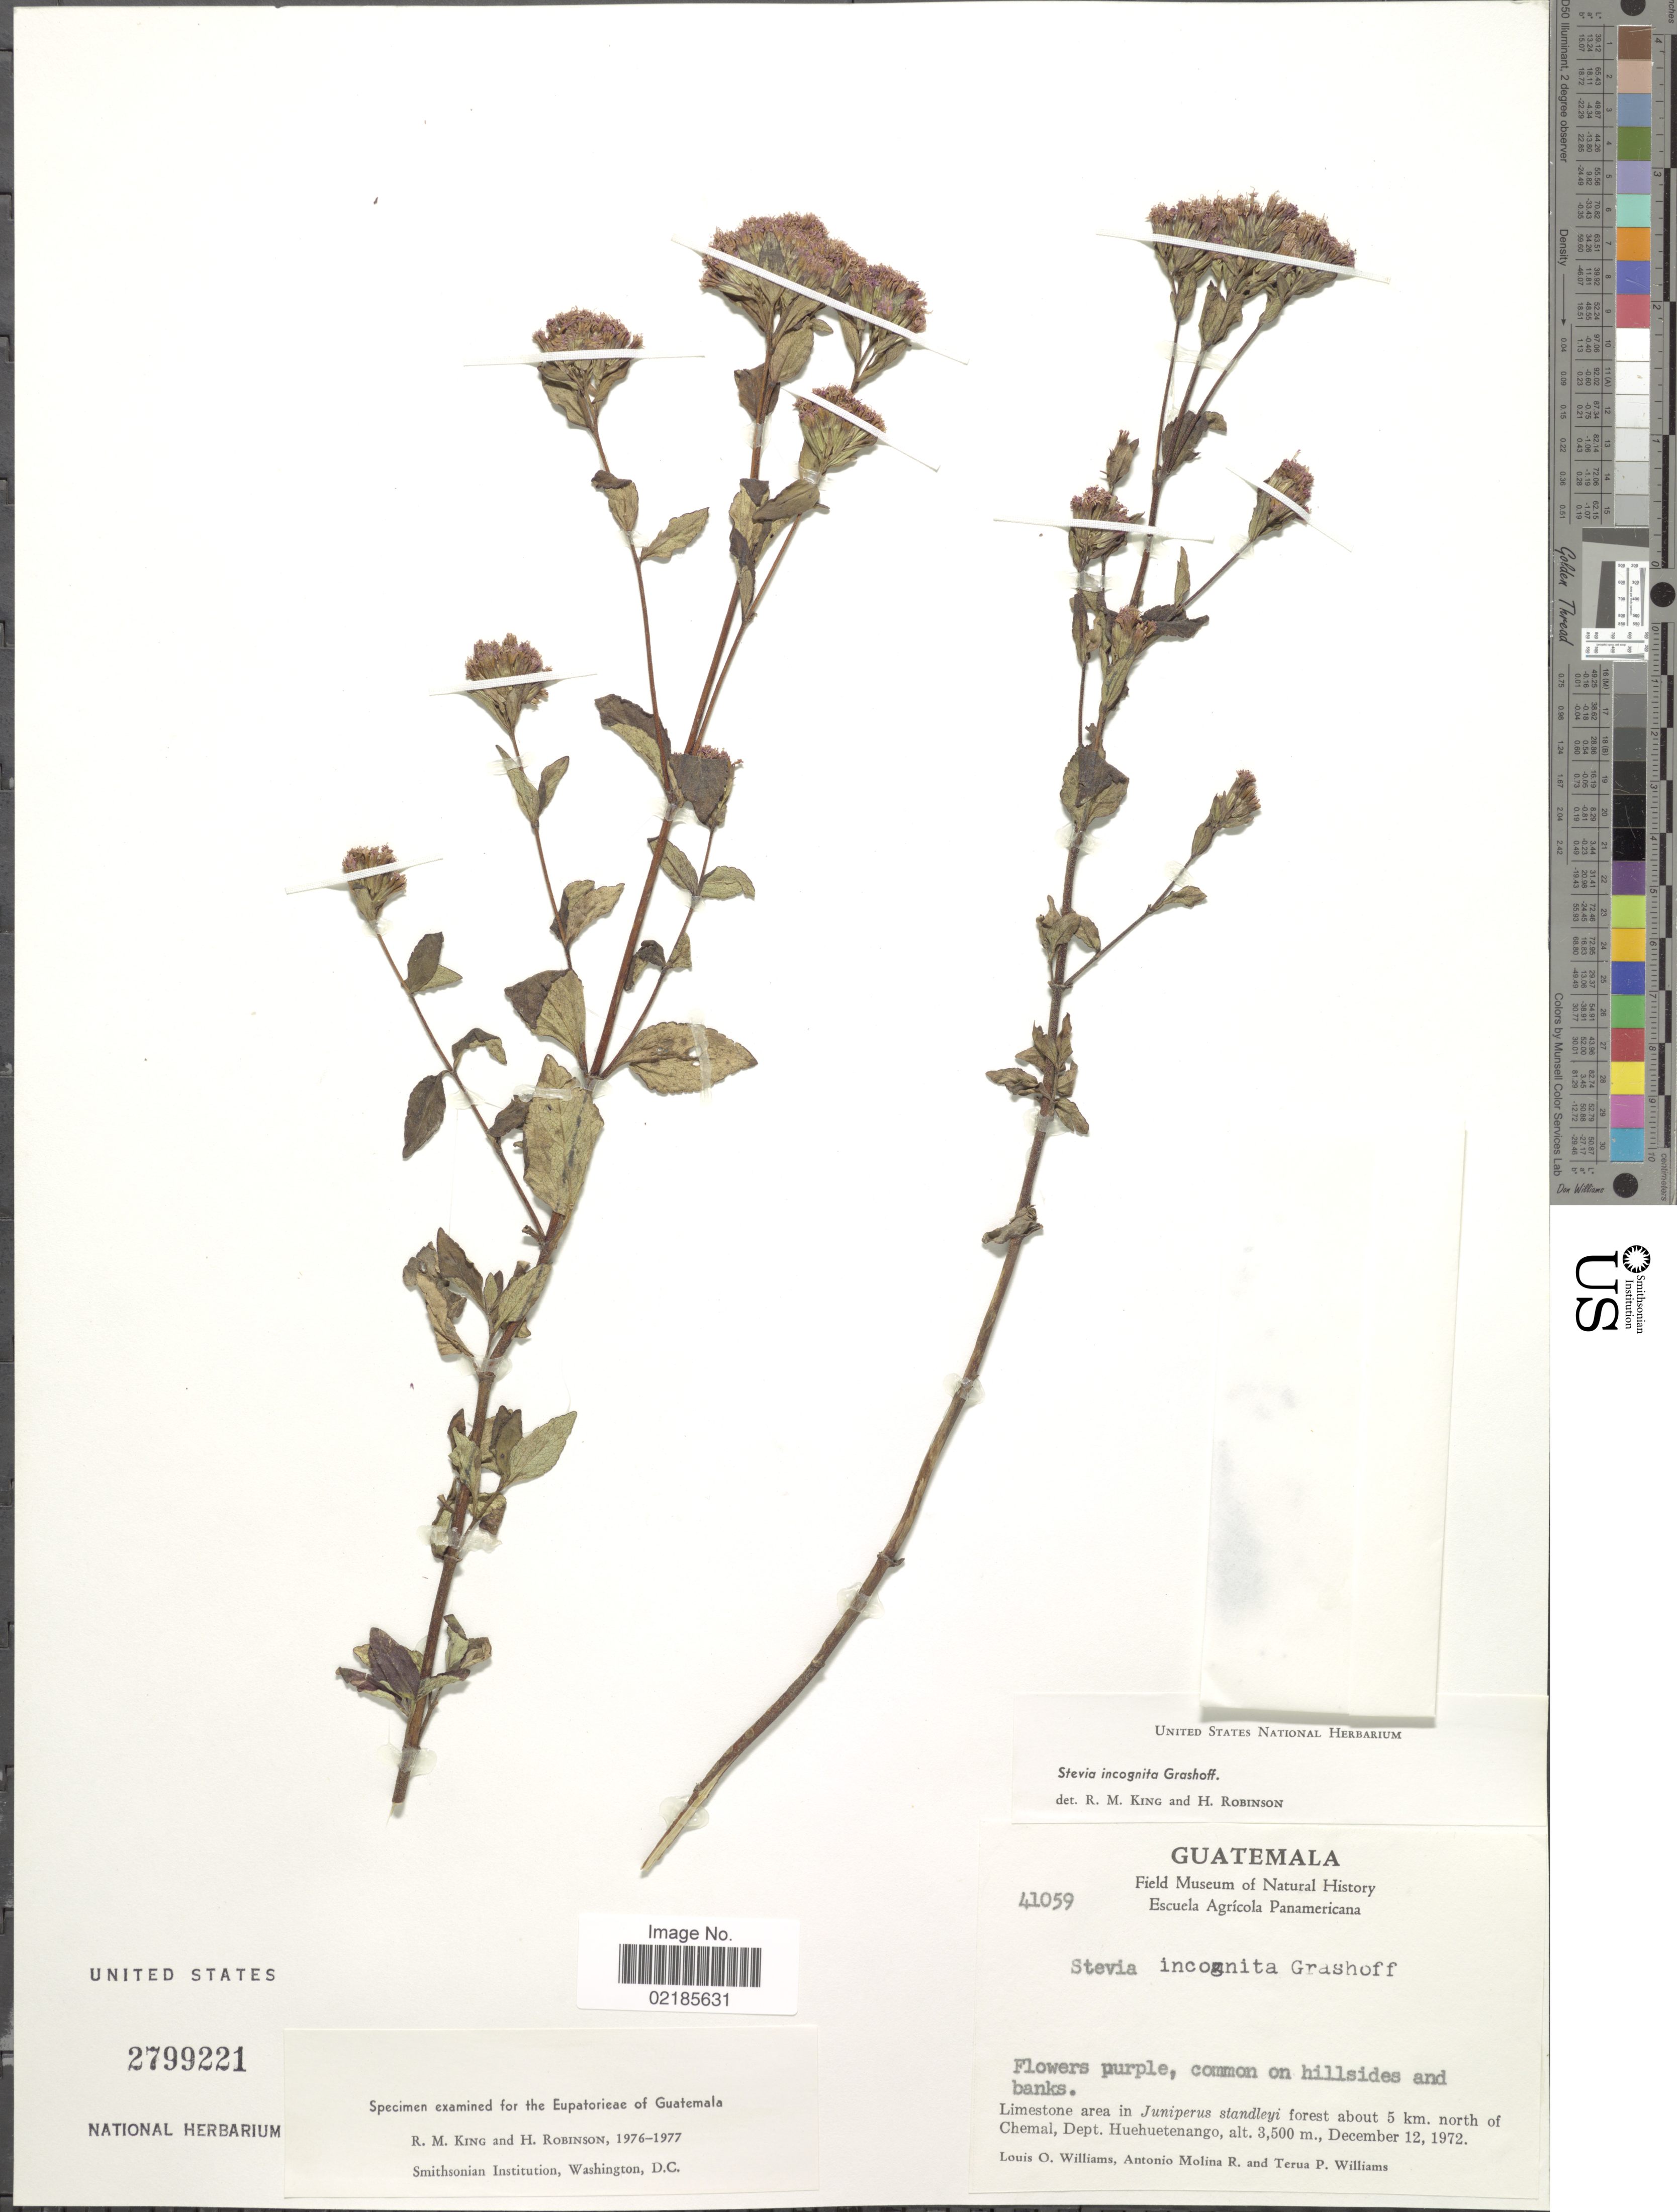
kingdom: Plantae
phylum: Tracheophyta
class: Magnoliopsida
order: Asterales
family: Asteraceae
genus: Stevia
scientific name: Stevia incognita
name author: Grashoff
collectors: L. O. Williams, A. Molina R. & T. P. Williams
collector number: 41059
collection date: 1972-12-12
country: Guatemala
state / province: Huehuetenango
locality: About 5 km north of Chemai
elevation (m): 3500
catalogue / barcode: US 2799221